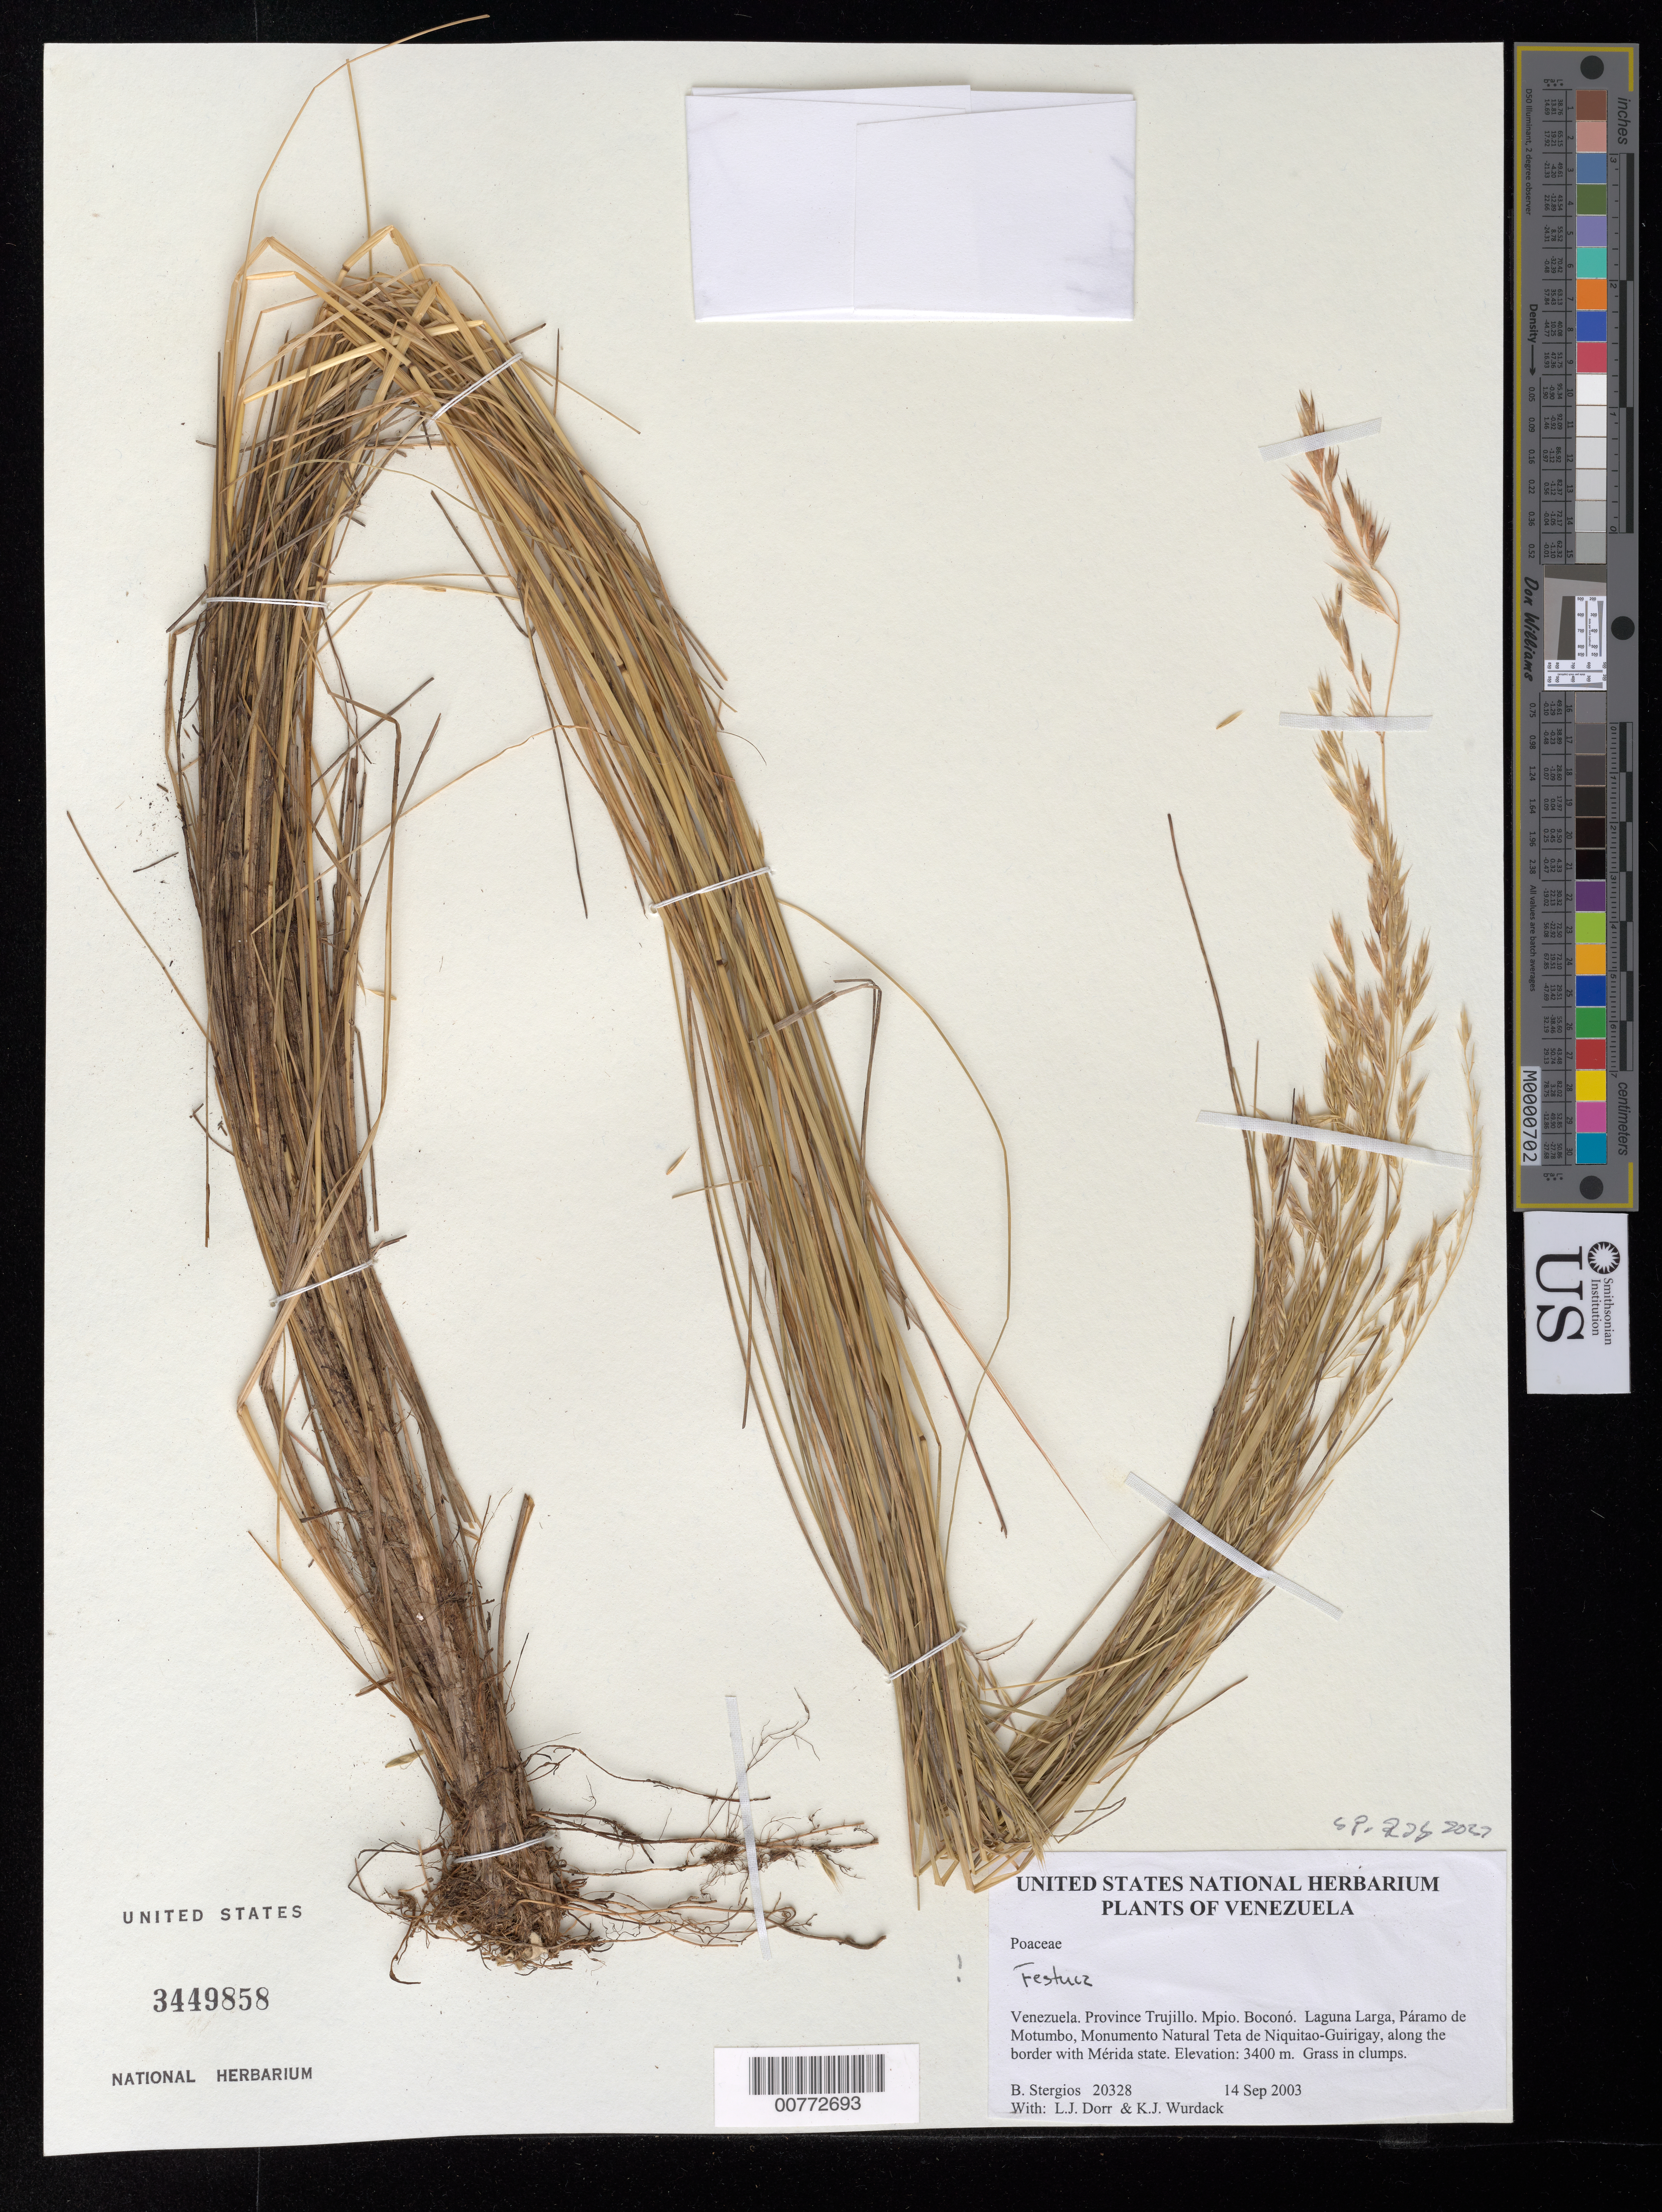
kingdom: Plantae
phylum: Tracheophyta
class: Liliopsida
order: Poales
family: Poaceae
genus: Festuca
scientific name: Festuca sp.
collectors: B. G. Stergios, L. J. Dorr & K. Wurdack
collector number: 20328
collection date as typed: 14 Sep 2003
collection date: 2003-09-14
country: Venezuela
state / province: Trujillo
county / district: Boconó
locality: Laguna Larga, Páramo de Motumbo, Monumento Natural Teta de Niquitao-Guirigay, along the border with Mérida state.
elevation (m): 3400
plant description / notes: MO, PORT, US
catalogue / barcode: US 3449858